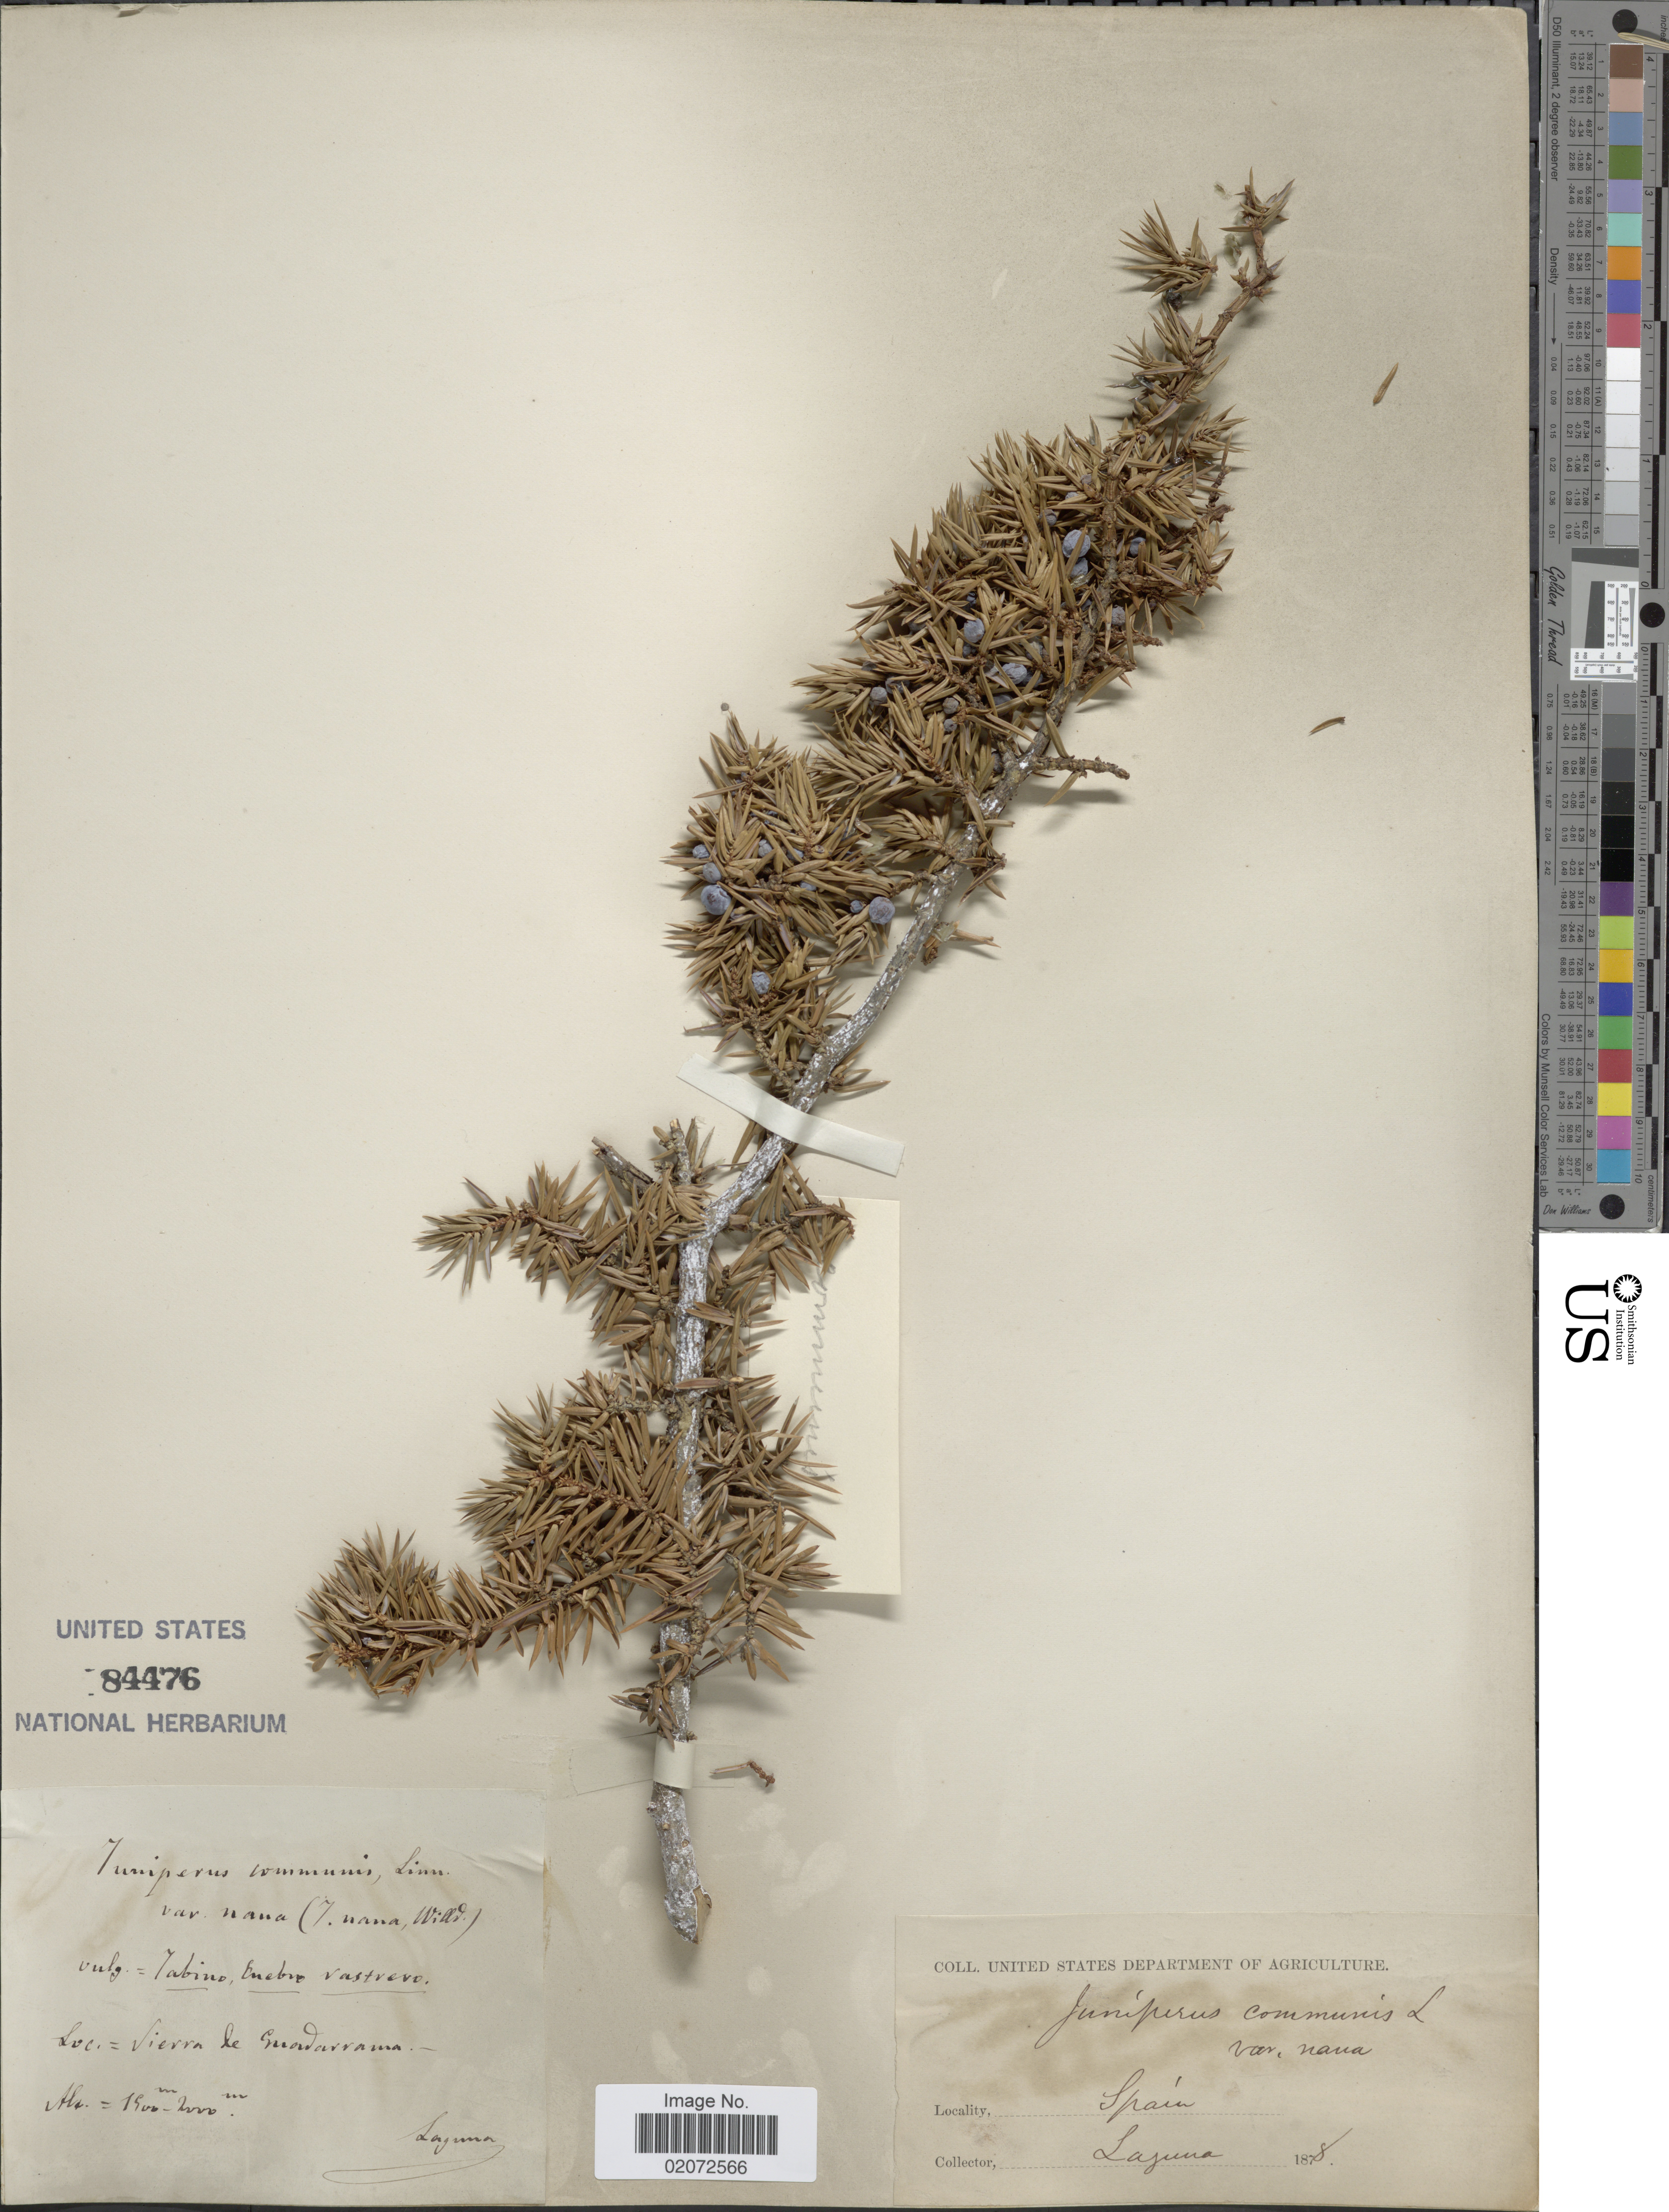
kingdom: Plantae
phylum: Tracheophyta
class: Pinopsida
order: Pinales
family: Cupressaceae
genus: Juniperus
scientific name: Juniperus communis subsp. nana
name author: (Willd.) Syme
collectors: -. Laguna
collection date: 1878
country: Spain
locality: Sierra de Guadarrama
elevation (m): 1500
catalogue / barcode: US 84476